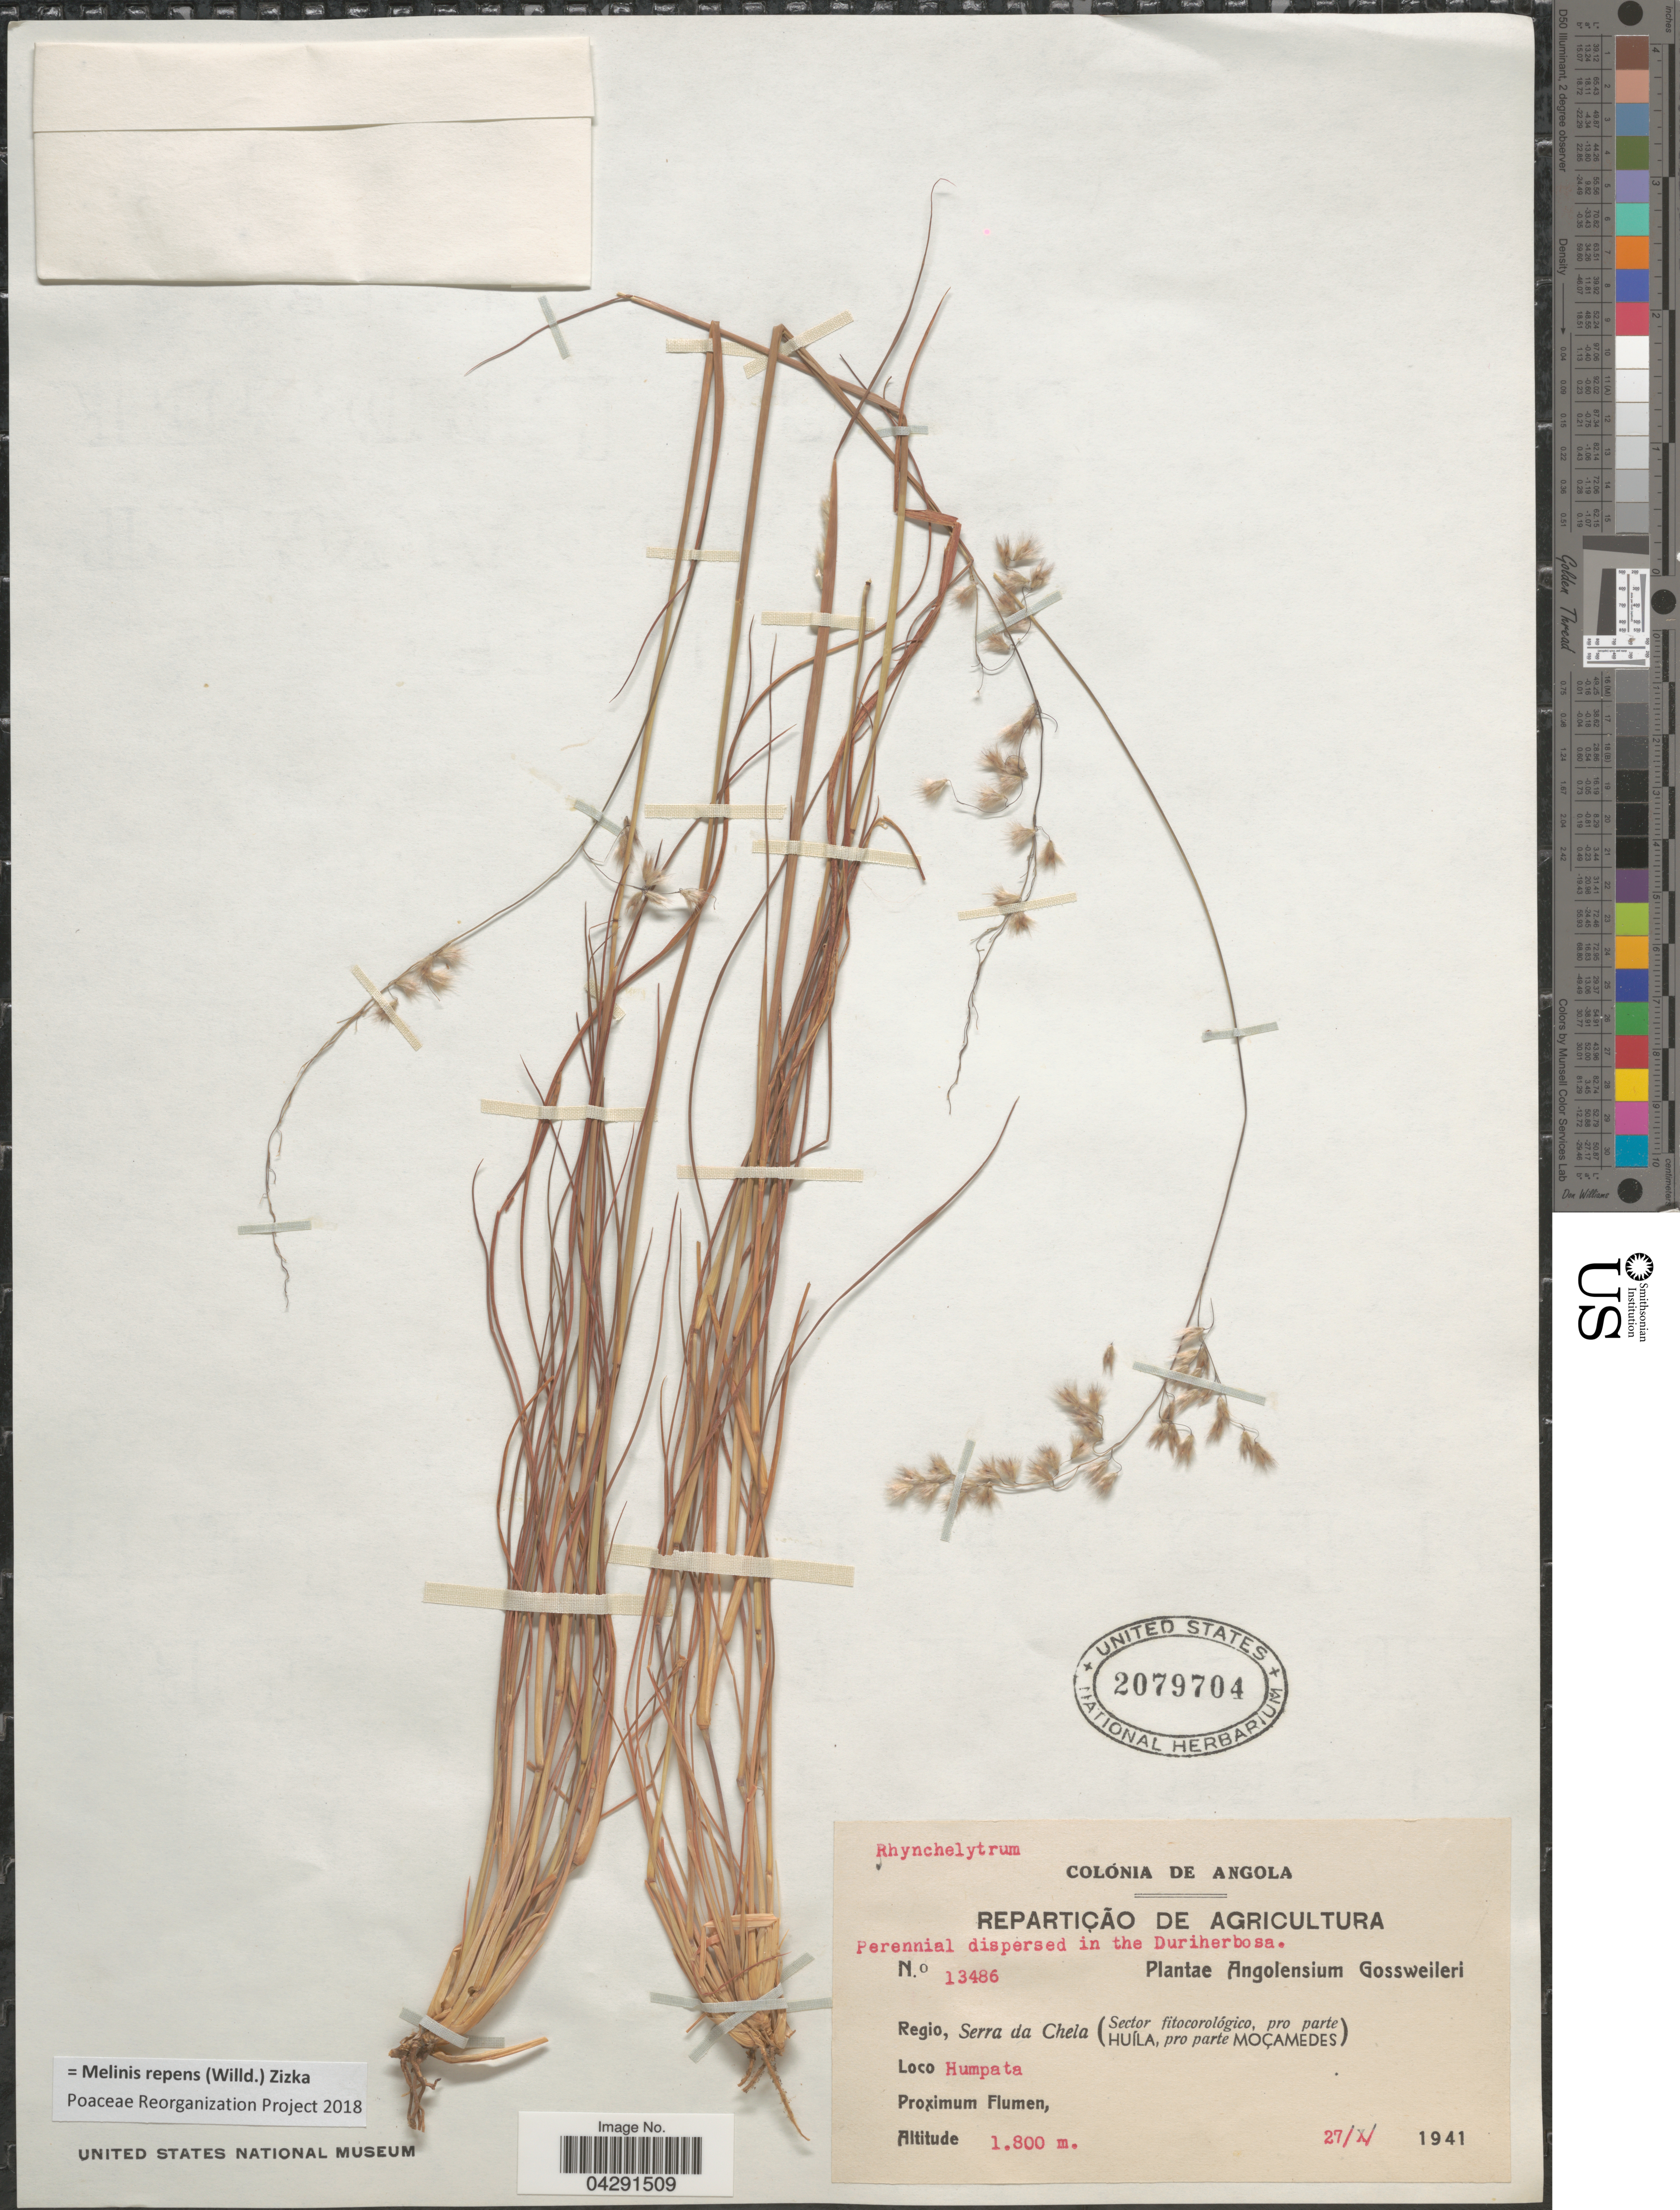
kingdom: Plantae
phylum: Tracheophyta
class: Liliopsida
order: Poales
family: Poaceae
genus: Melinis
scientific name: Melinis repens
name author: (Willd.) Zizka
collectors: -. Gossweiler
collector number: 13486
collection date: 1941-10-27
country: Angola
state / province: Huila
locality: Regio, Serra da Chela (Sector fitocorológico, pro parte Huíla, pro parte Moçamedes. Humpata.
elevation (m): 1800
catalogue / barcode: US 2079704